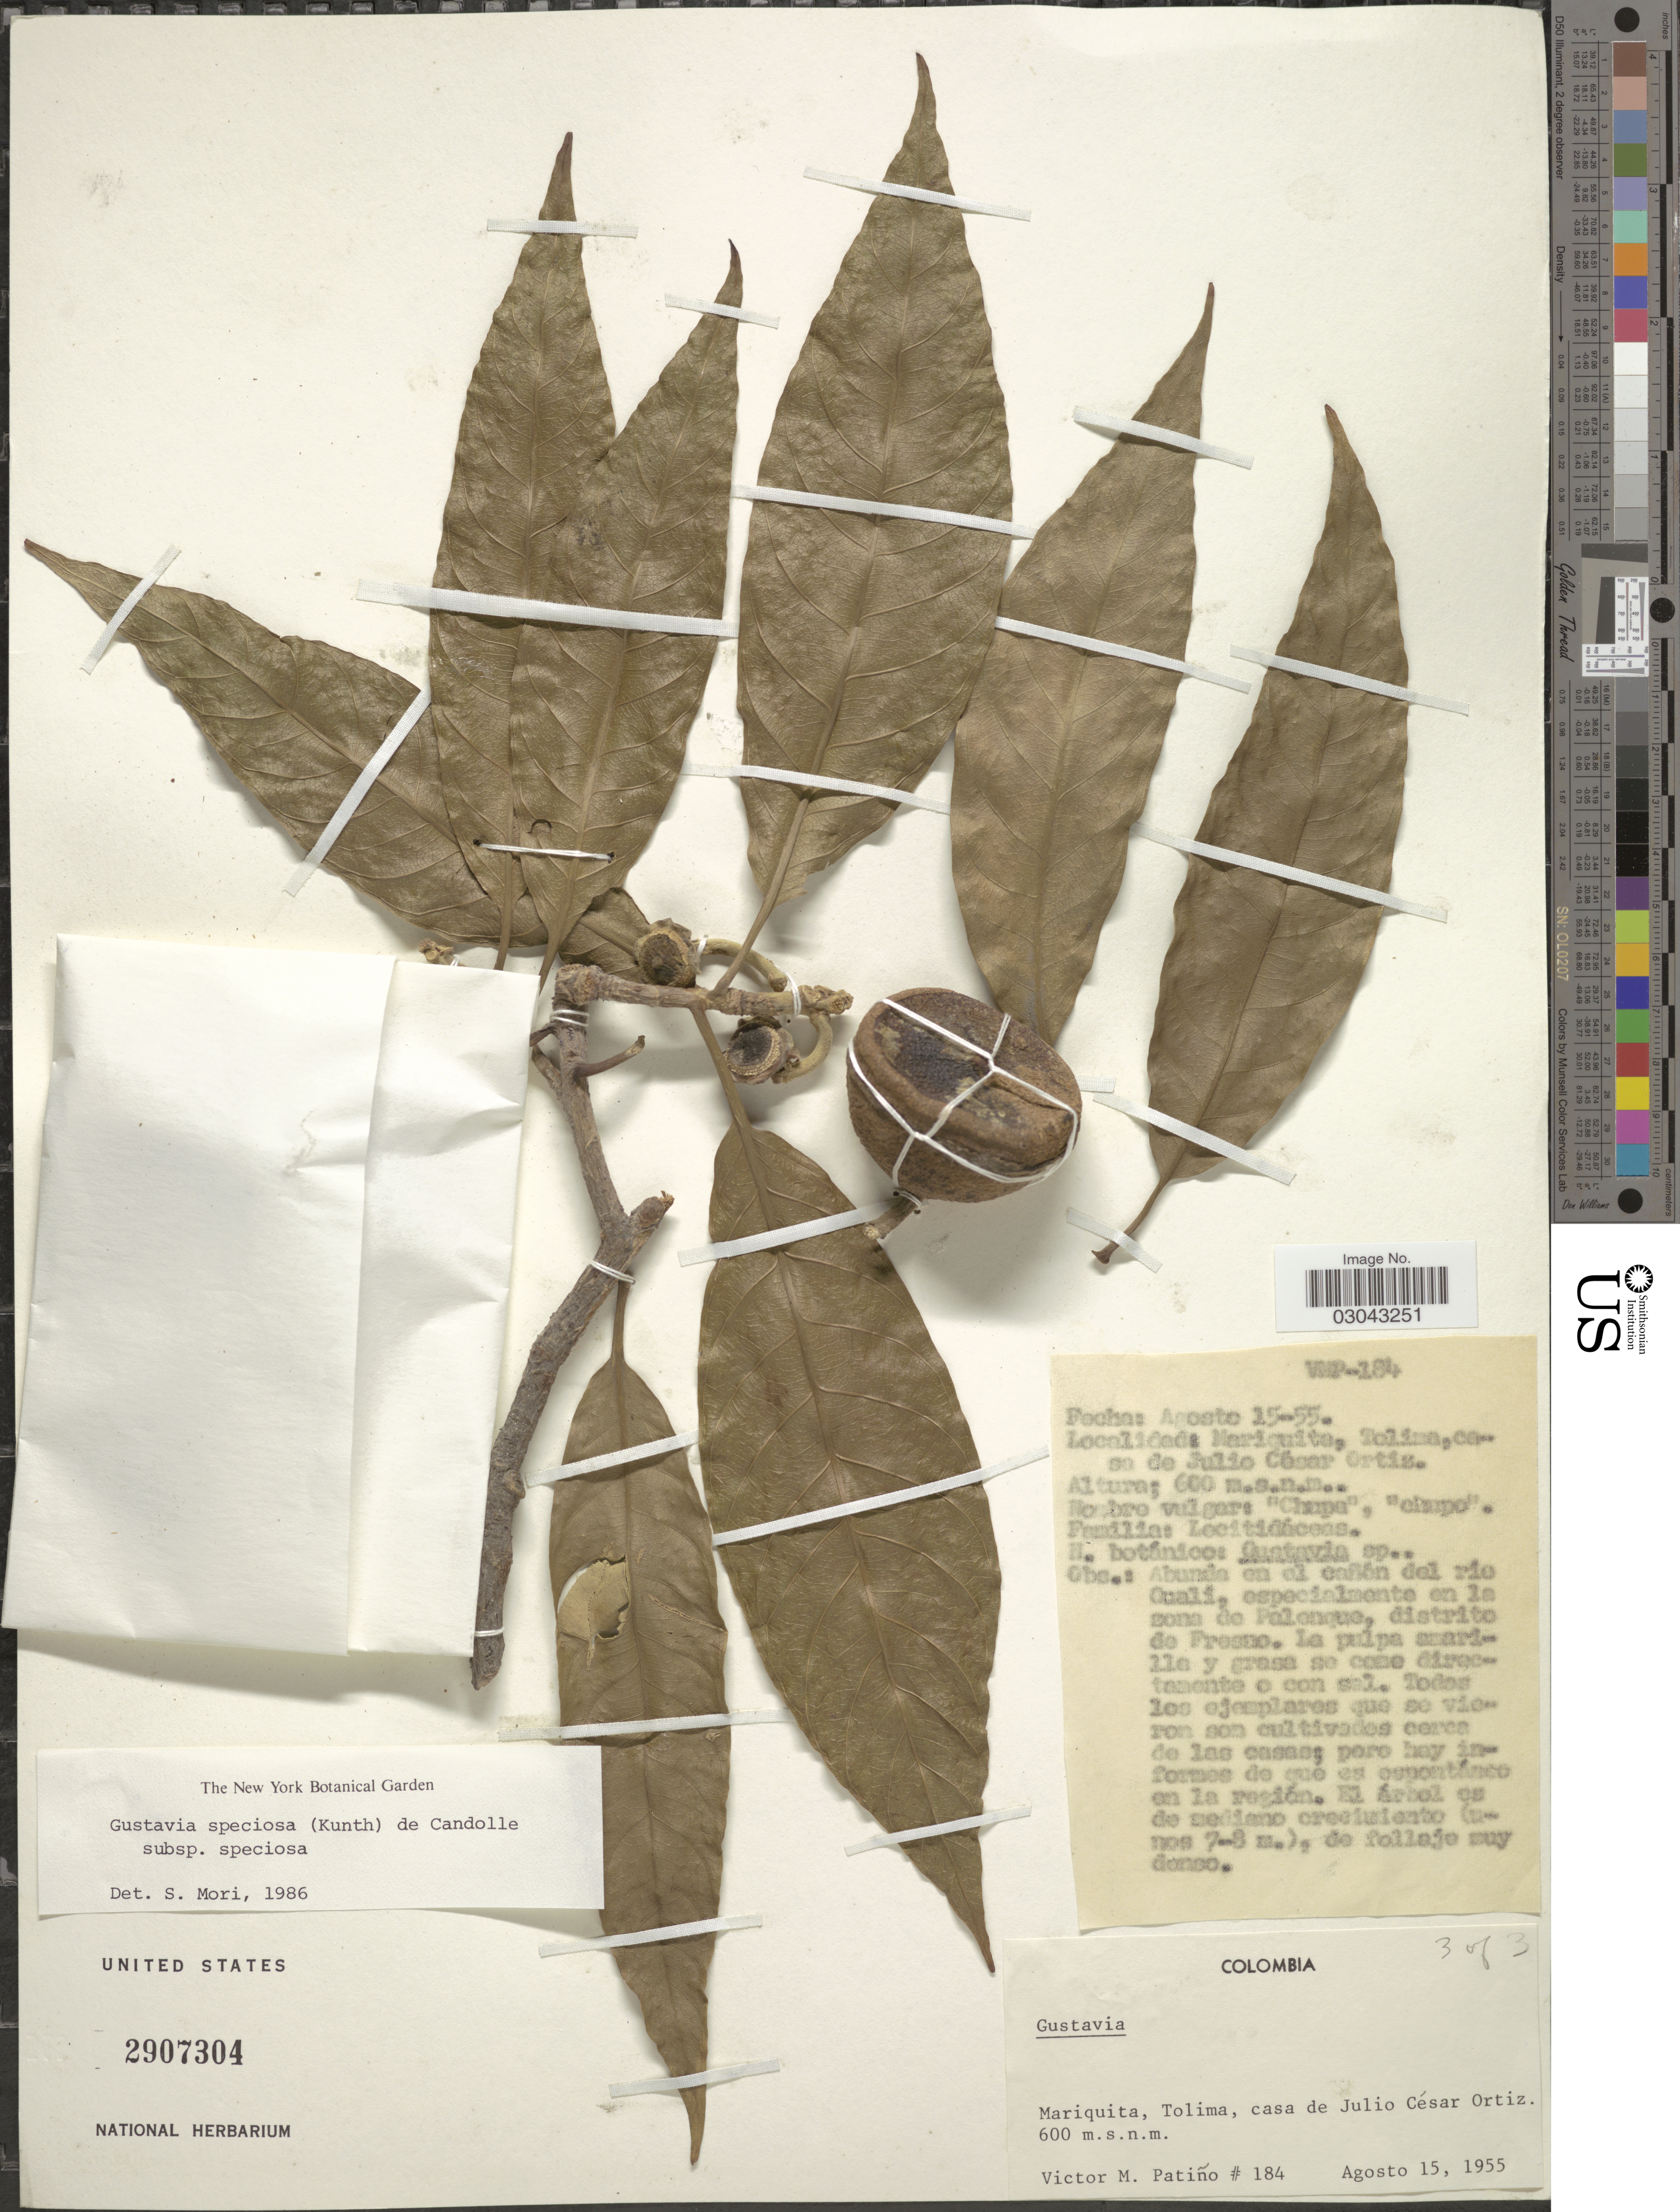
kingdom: Plantae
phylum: Tracheophyta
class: Magnoliopsida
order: Ericales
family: Lecythidaceae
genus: Gustavia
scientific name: Gustavia speciosa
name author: (Kunth) DC.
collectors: V. M. Patiño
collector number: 184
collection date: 1955-08-15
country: Colombia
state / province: Tolima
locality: Mariquita, Tolima, casa de Julio César Ortiz.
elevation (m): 600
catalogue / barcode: US 2907304